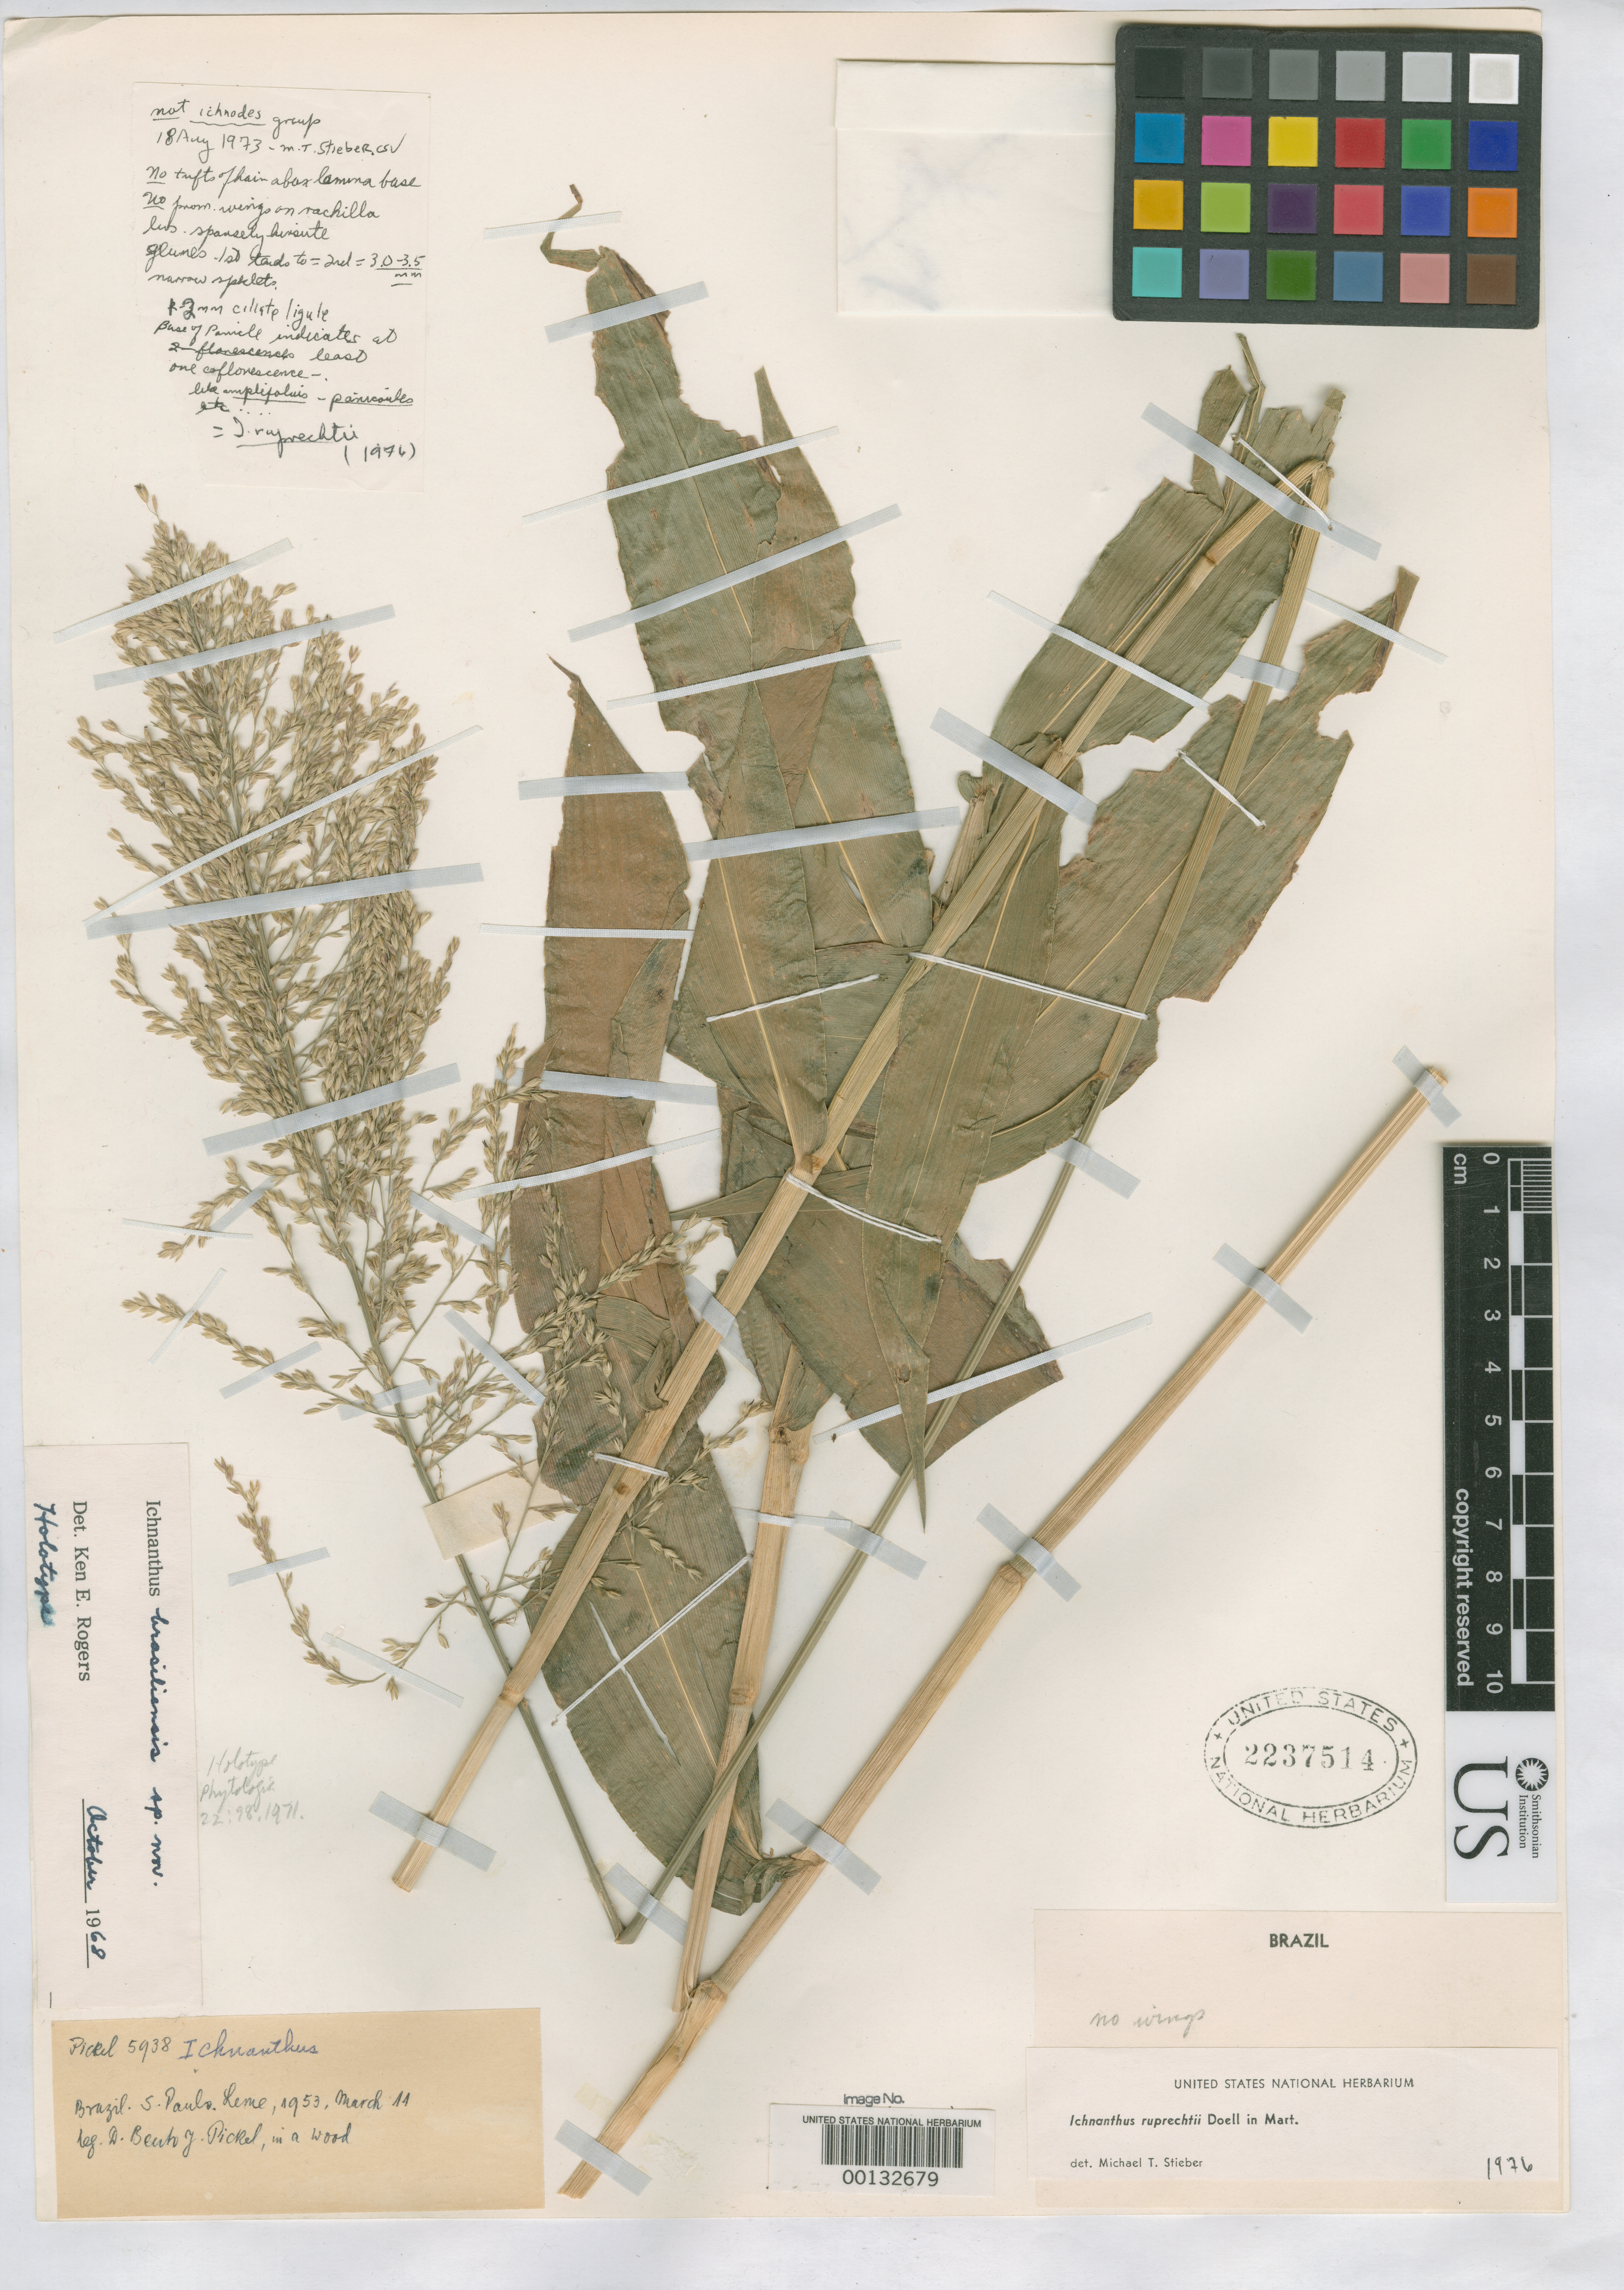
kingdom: Plantae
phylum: Tracheophyta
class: Liliopsida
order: Poales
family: Poaceae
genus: Ichnanthus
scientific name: Ichnanthus brasiliensis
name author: Rogers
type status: Holotype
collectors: B. J. Pickel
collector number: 5938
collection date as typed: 11 Mar 1953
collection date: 1953-03-11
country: Brazil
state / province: São Paulo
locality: Leme.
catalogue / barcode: US 2237514